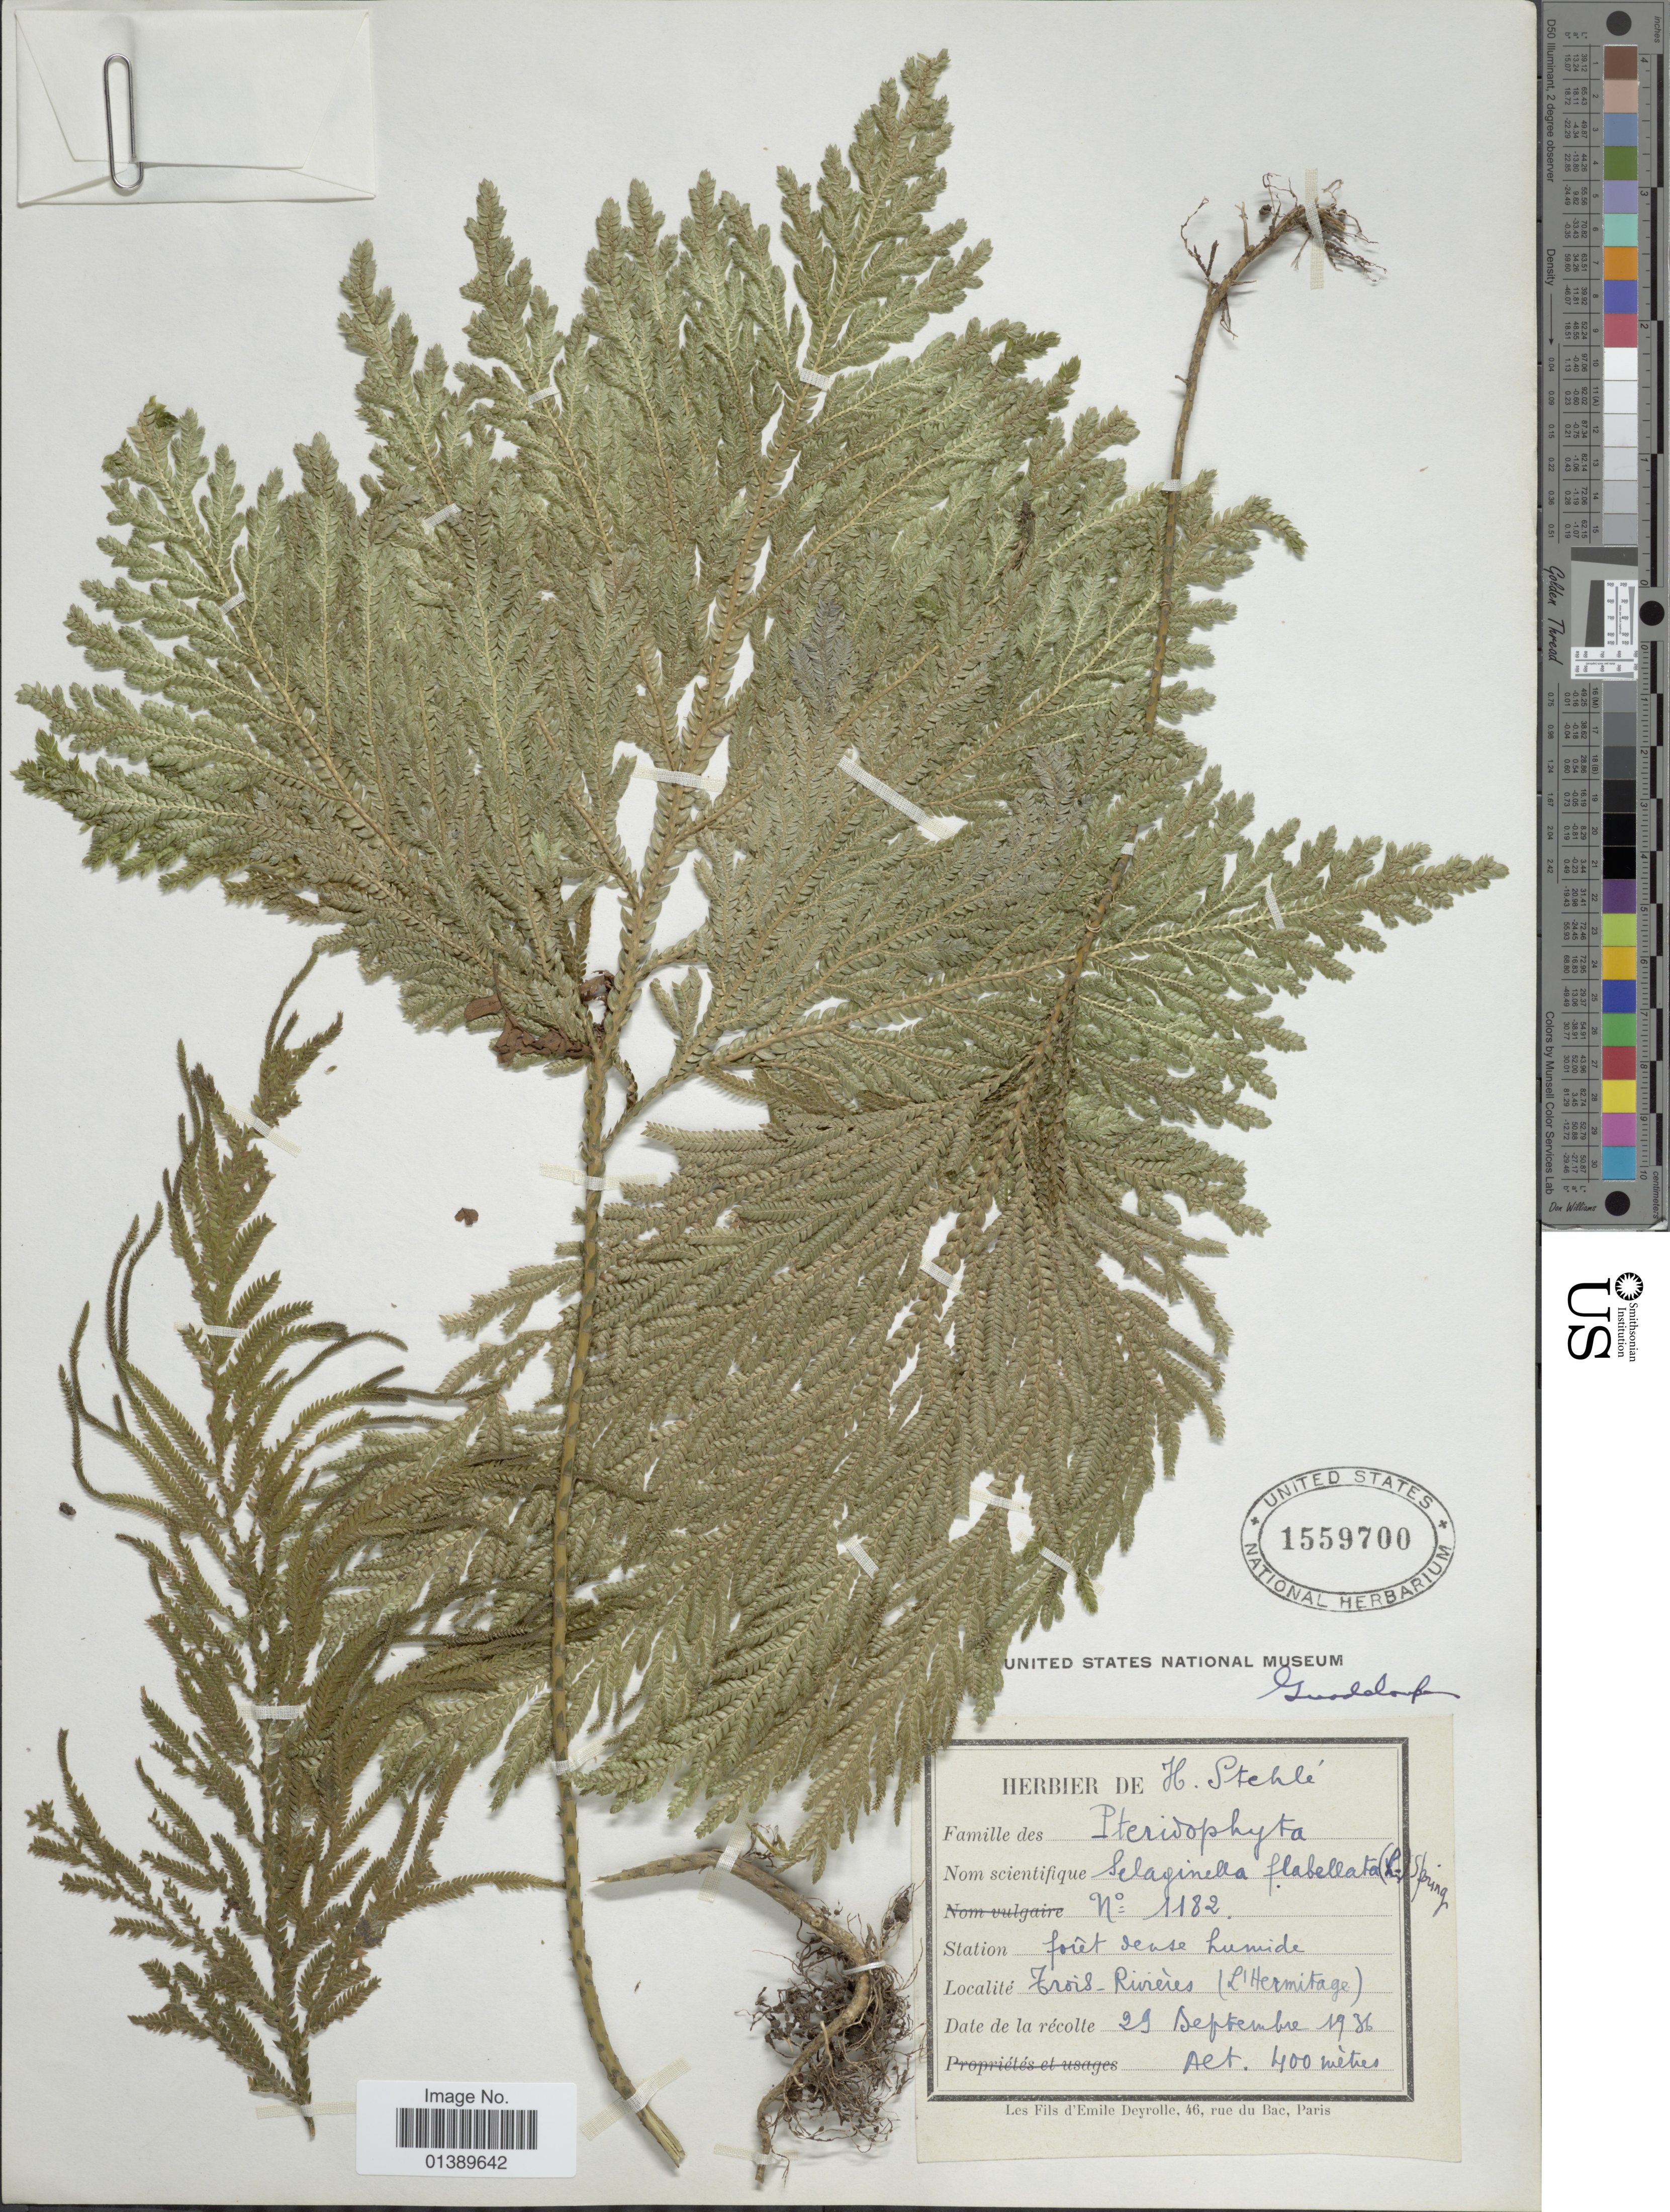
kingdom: Plantae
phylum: Tracheophyta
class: Lycopodiopsida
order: Selaginellales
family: Selaginellaceae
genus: Selaginella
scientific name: Selaginella flabellata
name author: L.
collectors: H. Stehlé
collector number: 1182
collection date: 1936-09-29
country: Guadeloupe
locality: Forêt dense humide, Trois-Rivières (L'Hermitage).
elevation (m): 400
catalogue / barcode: US 1559700